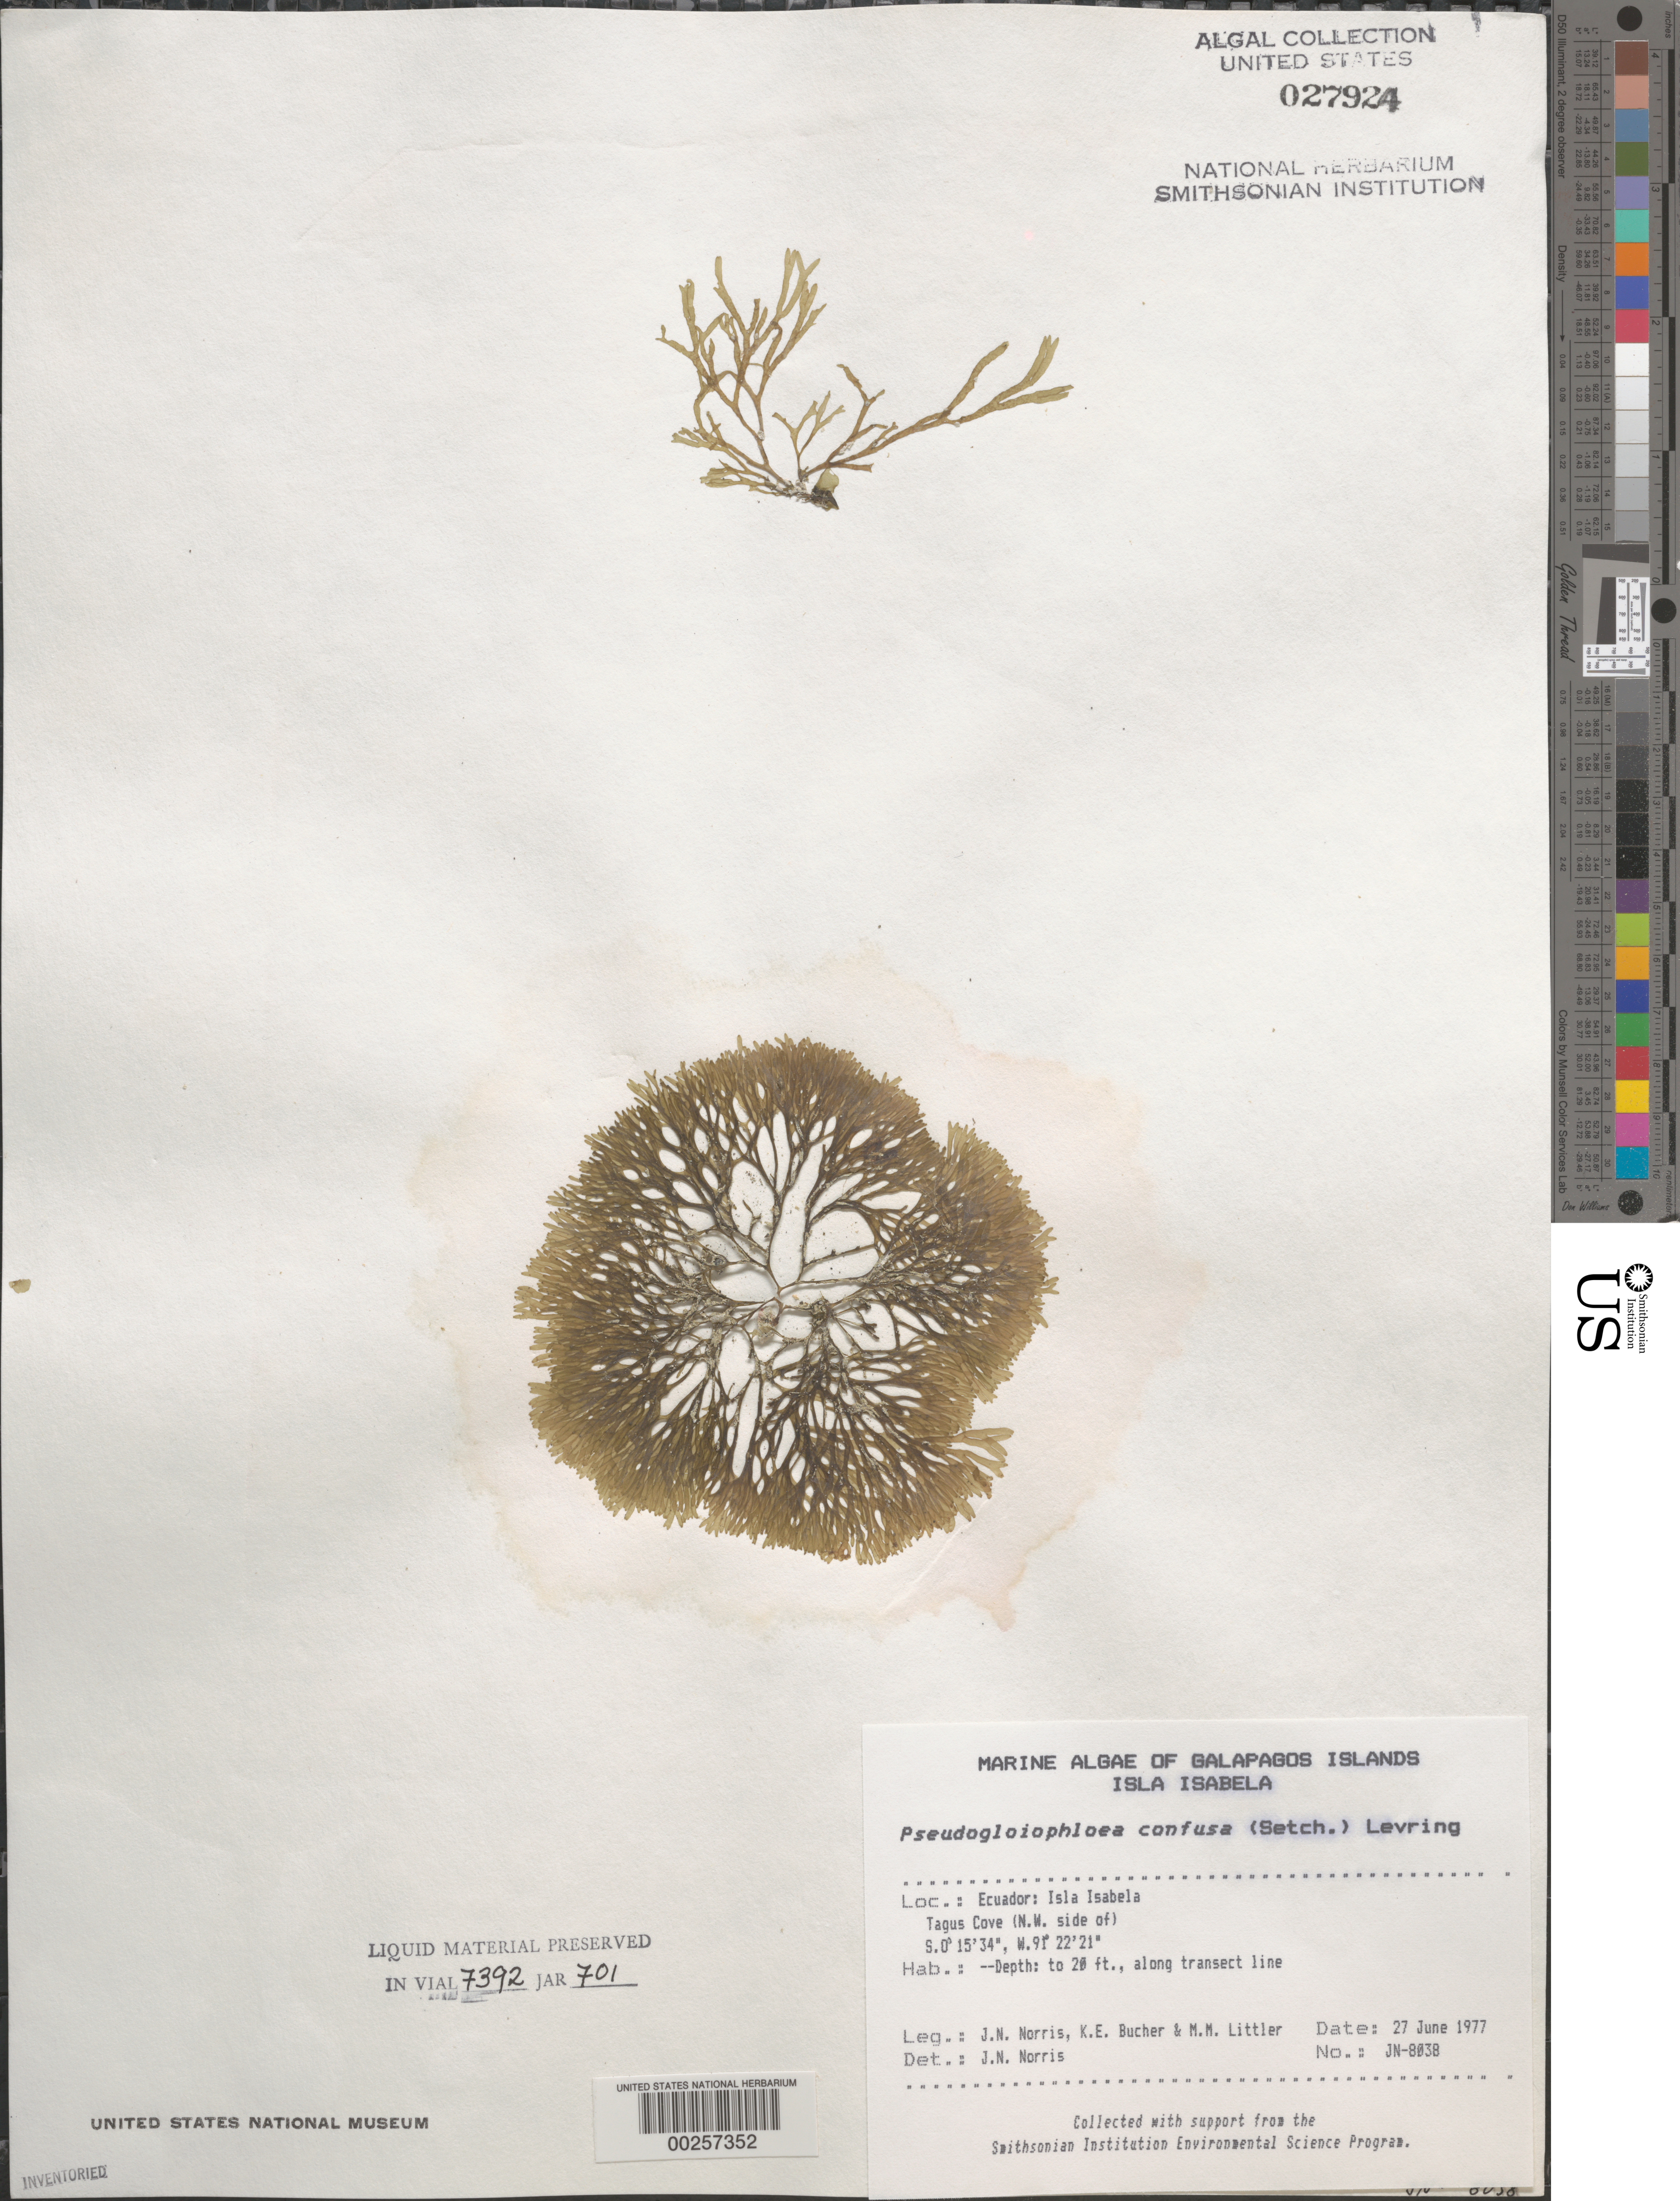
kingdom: Plantae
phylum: Rhodophyta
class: Florideophyceae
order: Nemaliales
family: Scinaiaceae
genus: Scinaia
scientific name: Scinaia confusa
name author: (Setch.) Huisman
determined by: Algae name updating Project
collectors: J. N. Norris, K. E. Bucher & M. M. Littler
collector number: JN-8038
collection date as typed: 27 Jun 1977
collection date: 1977-06-27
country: Ecuador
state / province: Colón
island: Isabela [Albemarle]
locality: Tagus Cove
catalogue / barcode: US 27924